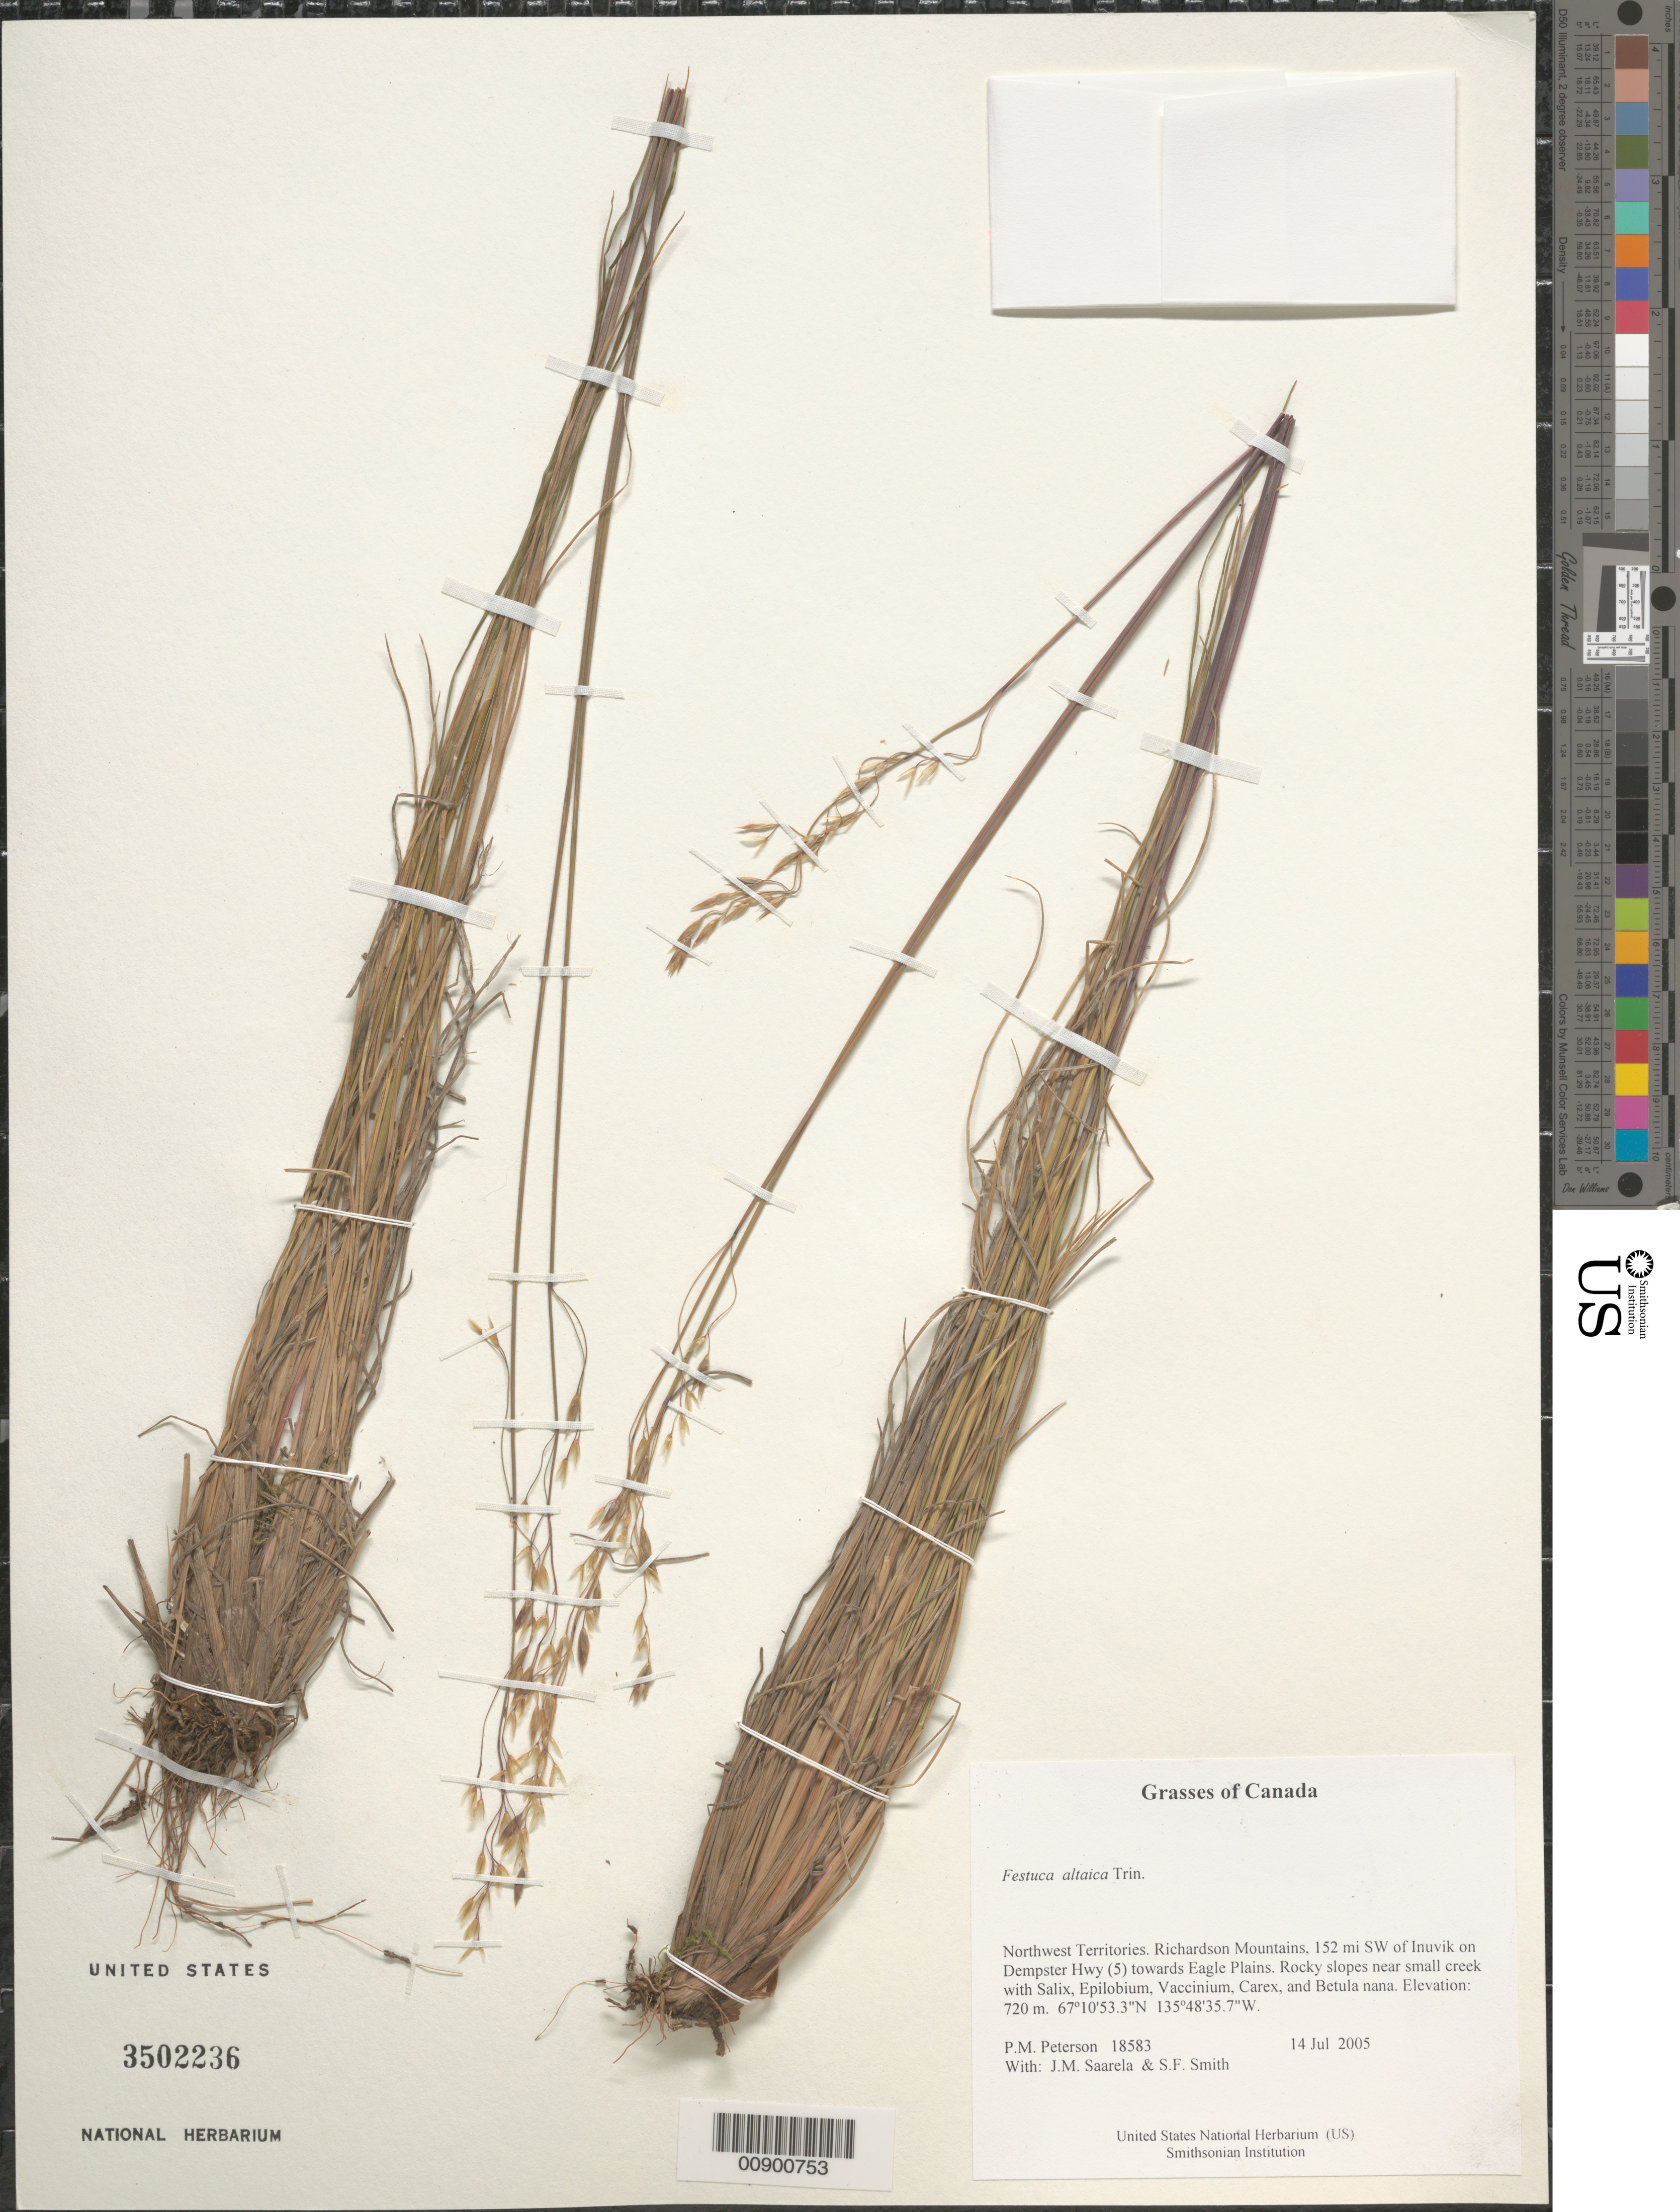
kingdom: Plantae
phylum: Tracheophyta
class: Liliopsida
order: Poales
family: Poaceae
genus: Festuca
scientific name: Festuca altaica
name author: Trin.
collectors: P. M. Peterson, J. Saarela & S.F. Smith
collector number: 18583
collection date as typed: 14 Jul 2004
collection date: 2004-07-14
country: Canada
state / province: Northwest Territories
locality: Richardson Mountains, 152 mi SW of Inuvik on Dempster Hwy (5) towards Eagle Plains. Rocky slopes near small creek with Salix, Epilobium, Vaccinium, Carex, and Betula nana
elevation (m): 720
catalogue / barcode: US 3502236